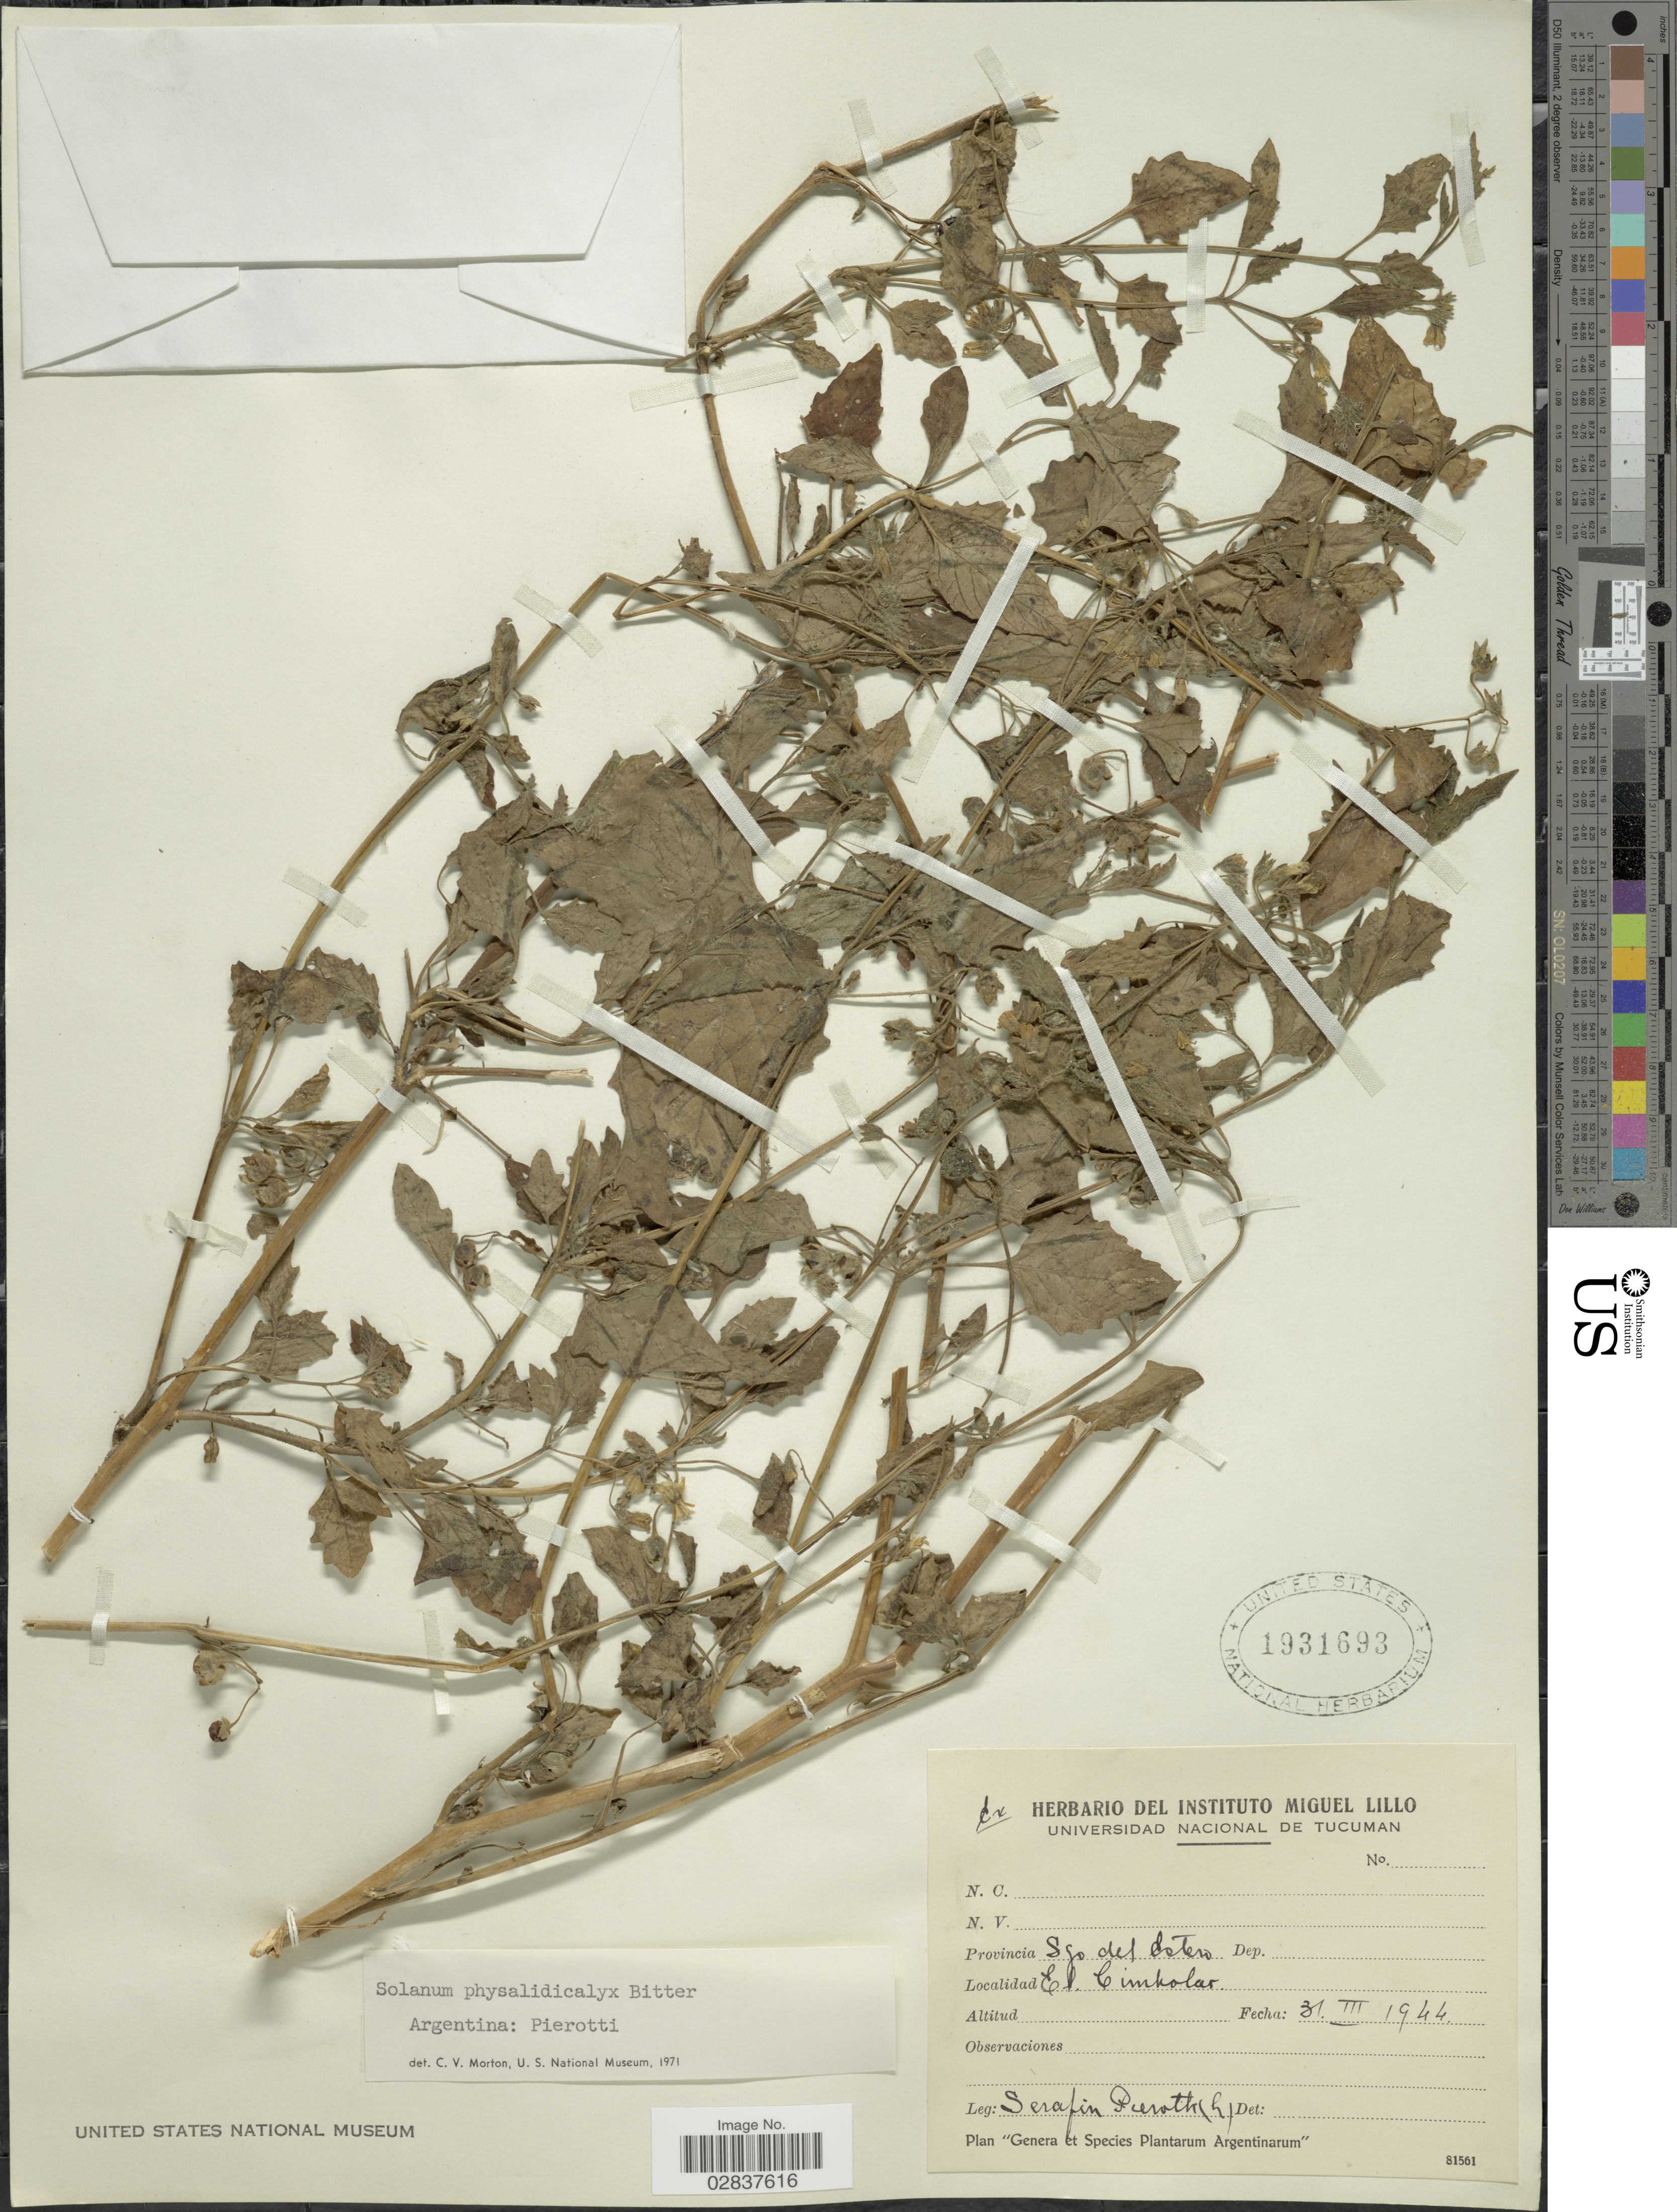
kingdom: Plantae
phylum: Tracheophyta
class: Magnoliopsida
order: Solanales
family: Solanaceae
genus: Solanum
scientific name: Solanum physalifolium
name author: Rusby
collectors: S. A. Pierotti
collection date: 1944-03-31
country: Argentina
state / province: Santiago del Estero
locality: El Cimbolar.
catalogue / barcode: US 1931693